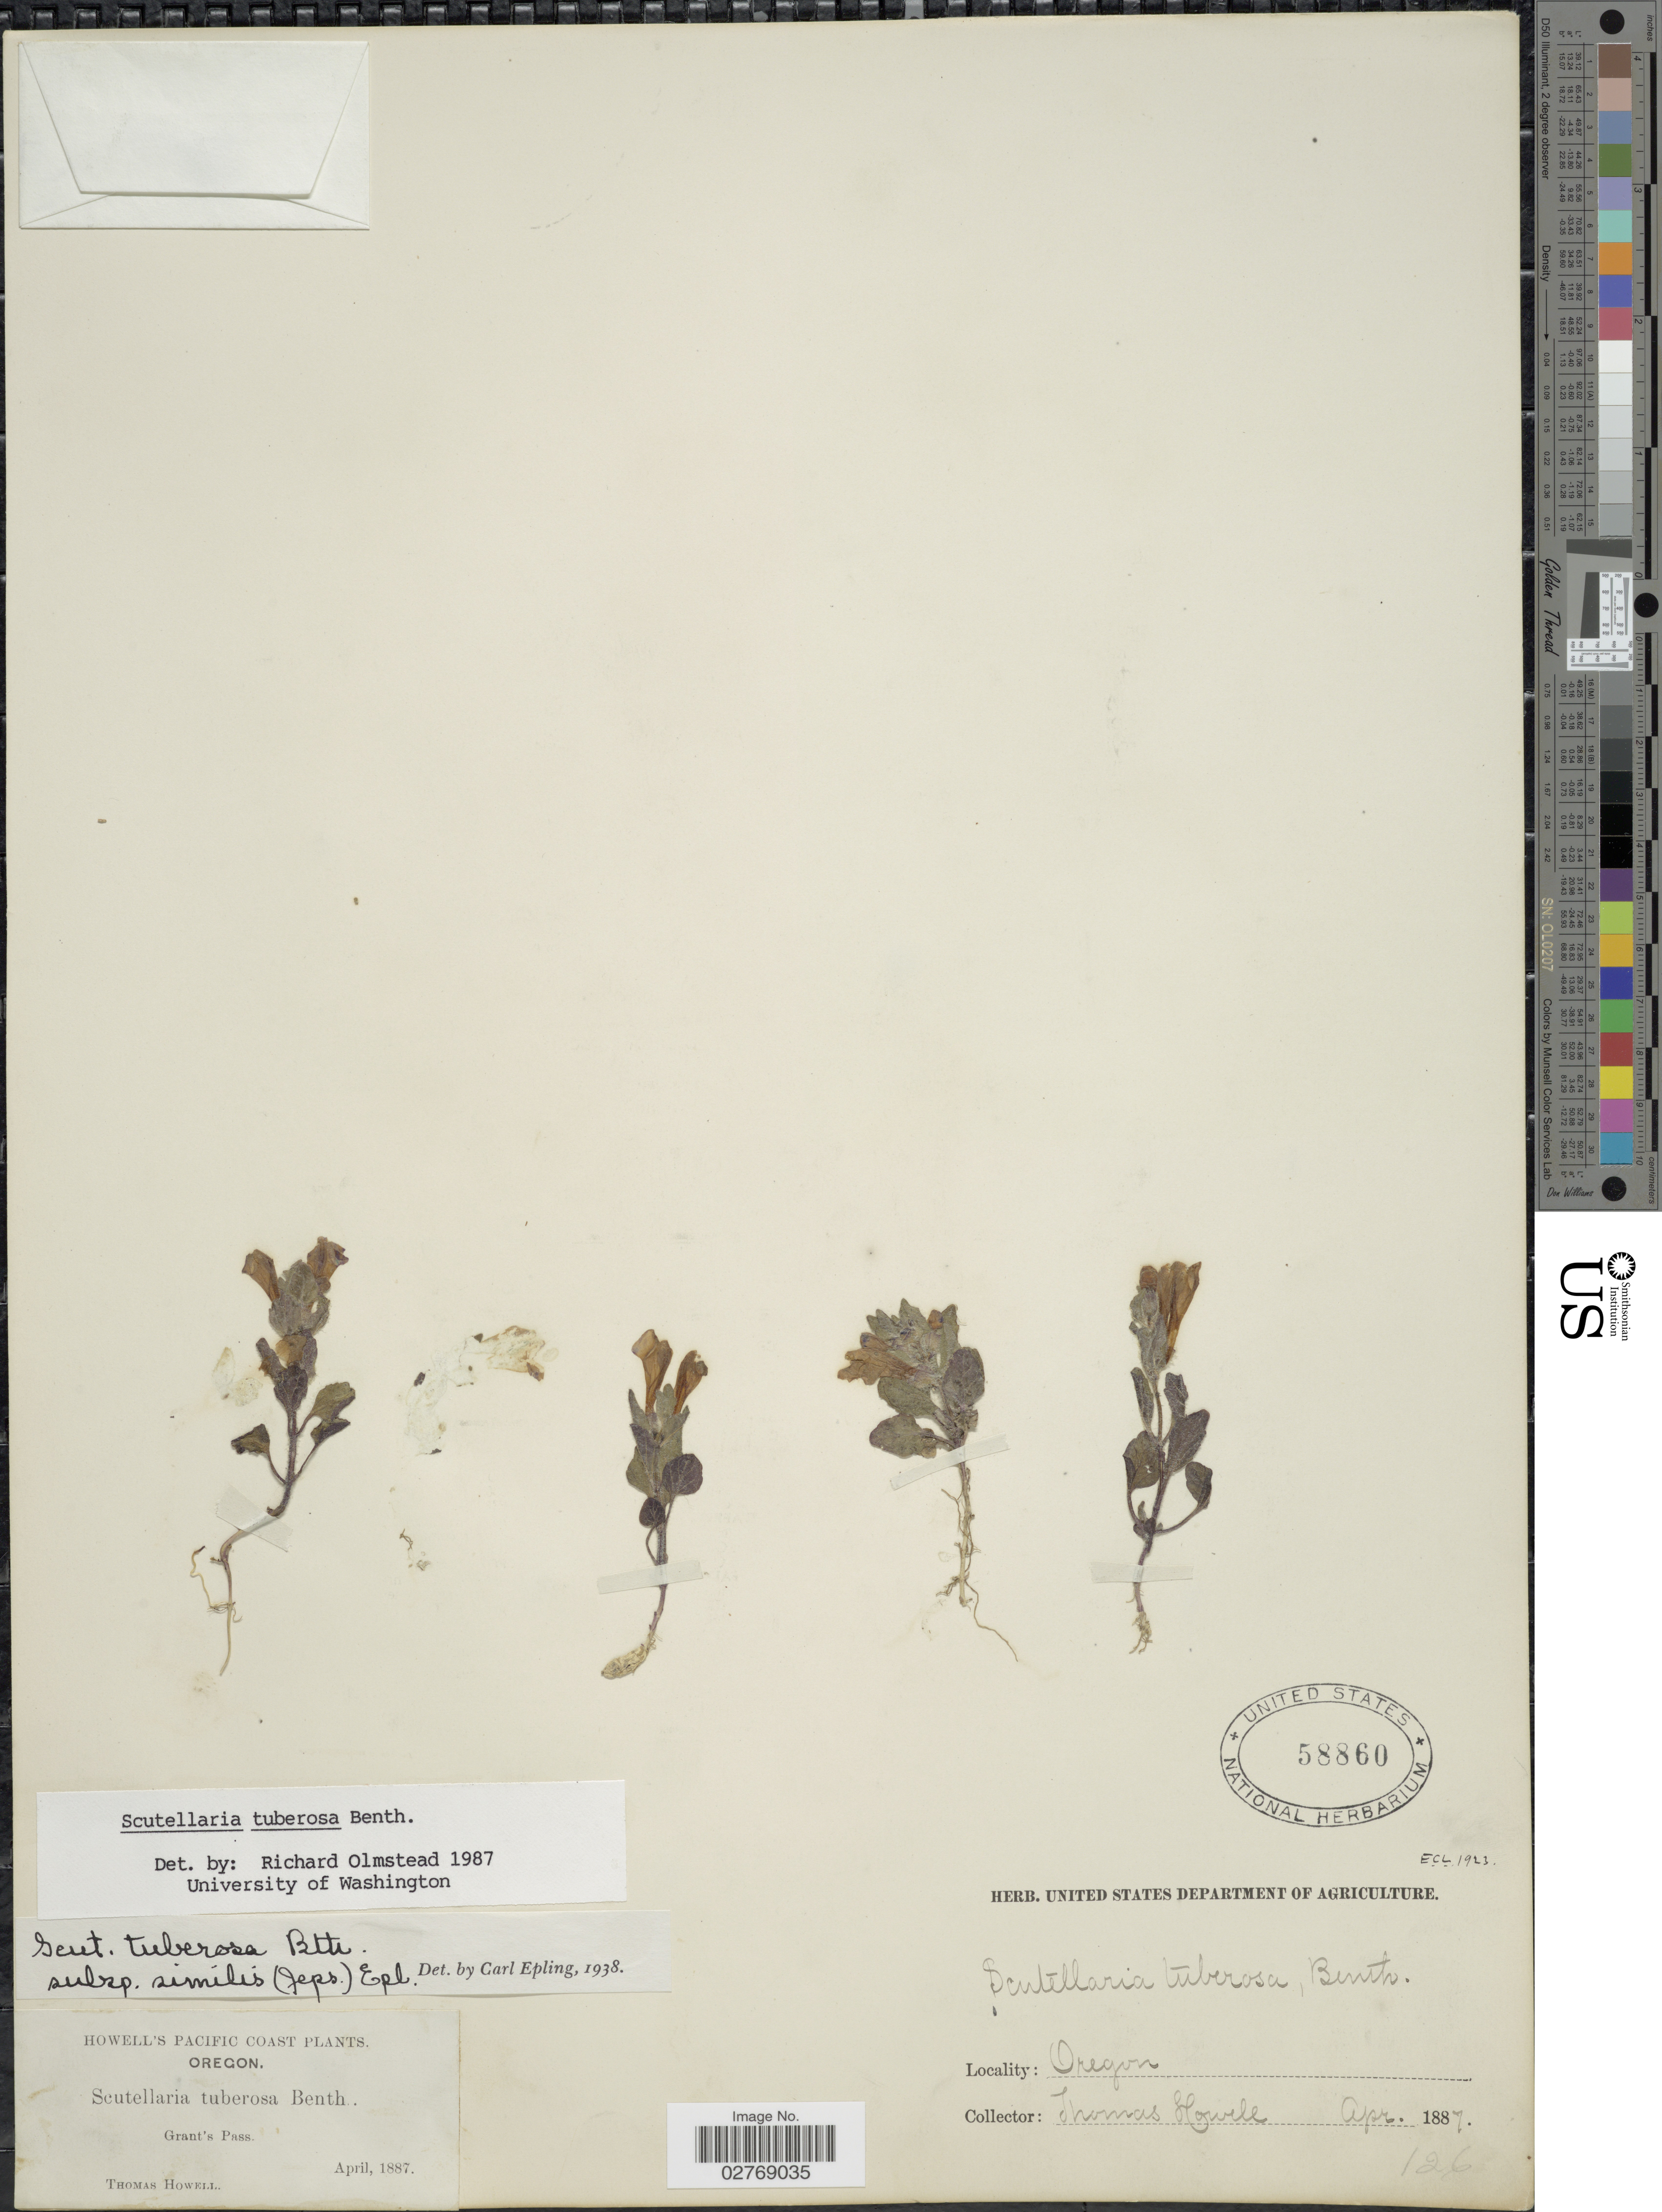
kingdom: Plantae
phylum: Tracheophyta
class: Magnoliopsida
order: Lamiales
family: Lamiaceae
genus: Scutellaria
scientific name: Scutellaria tuberosa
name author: Benth.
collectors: T. Howell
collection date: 1887-04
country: United States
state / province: Oregon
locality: Pacific Coast. Grant's Pass.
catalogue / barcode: US 58860